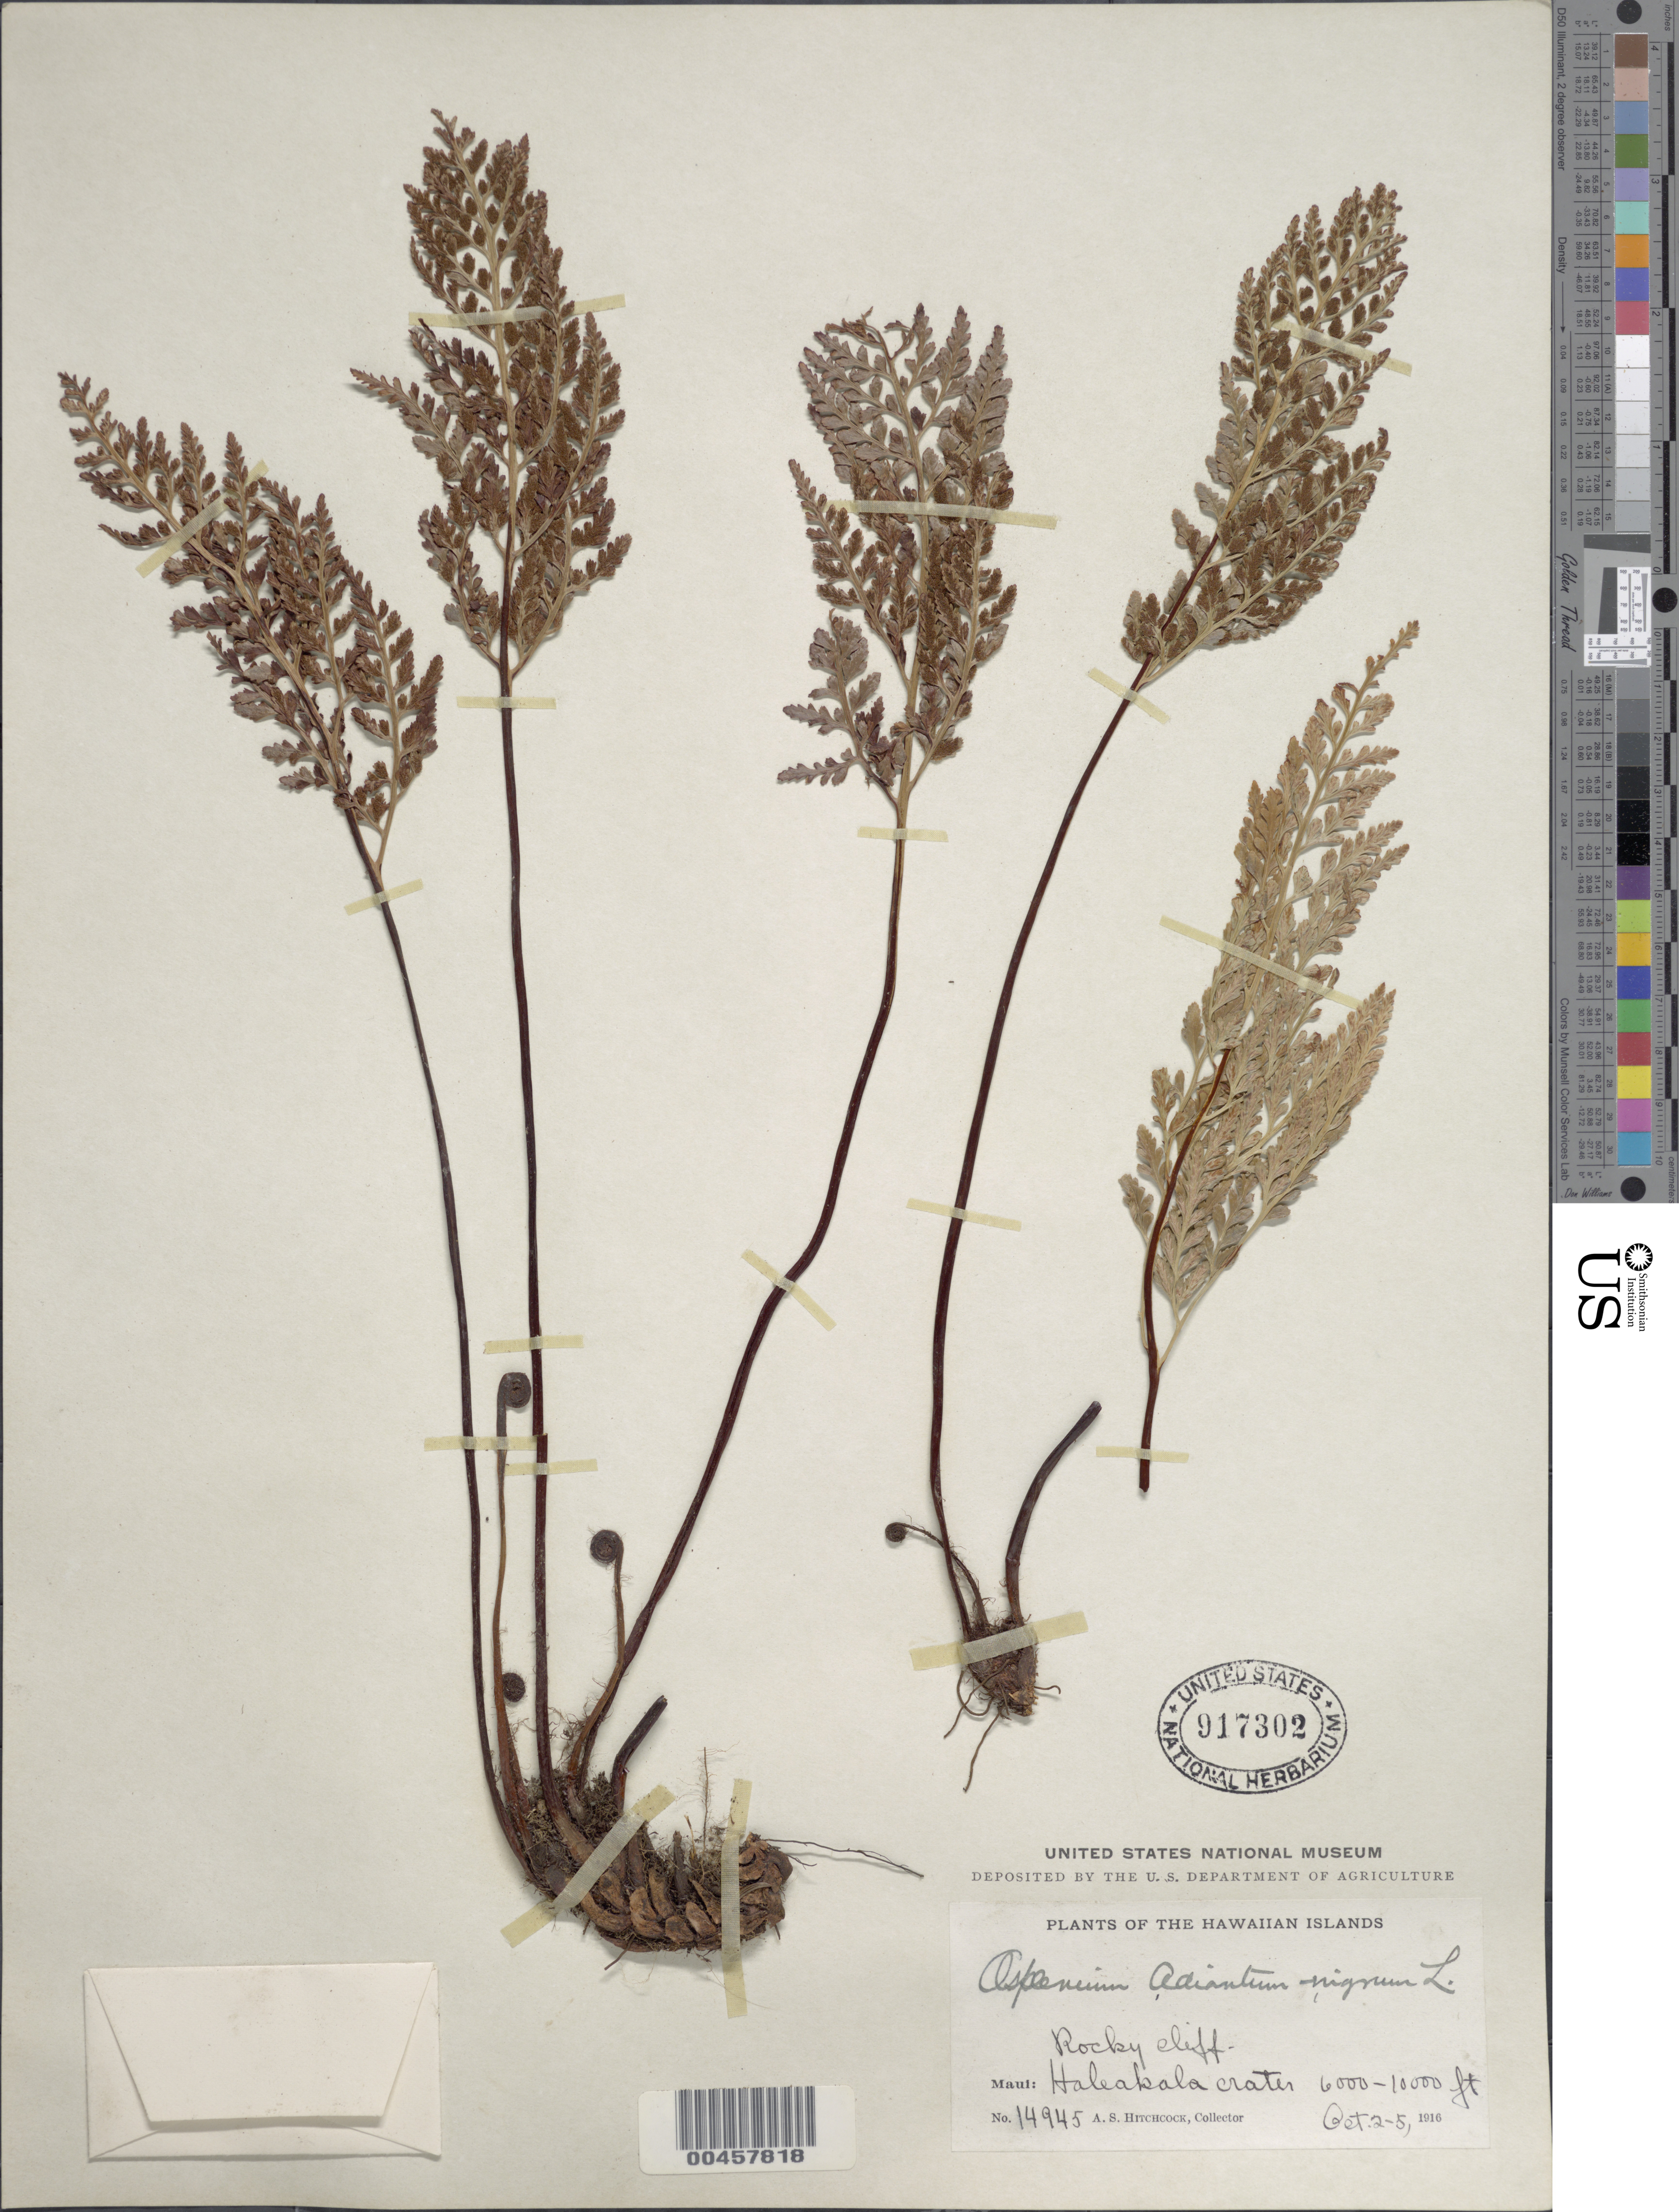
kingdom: Plantae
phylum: Tracheophyta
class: Polypodiopsida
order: Polypodiales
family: Aspleniaceae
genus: Asplenium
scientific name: Asplenium adiantum-nigrum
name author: L.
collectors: A. S. Hitchcock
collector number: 14945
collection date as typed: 2 Oct 1916 to 5 Oct 1916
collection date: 1916-10-02/1916-10-05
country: United States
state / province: Hawaii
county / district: Maui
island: Maui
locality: Maui: Haleakala crater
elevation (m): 1829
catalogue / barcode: US 917302